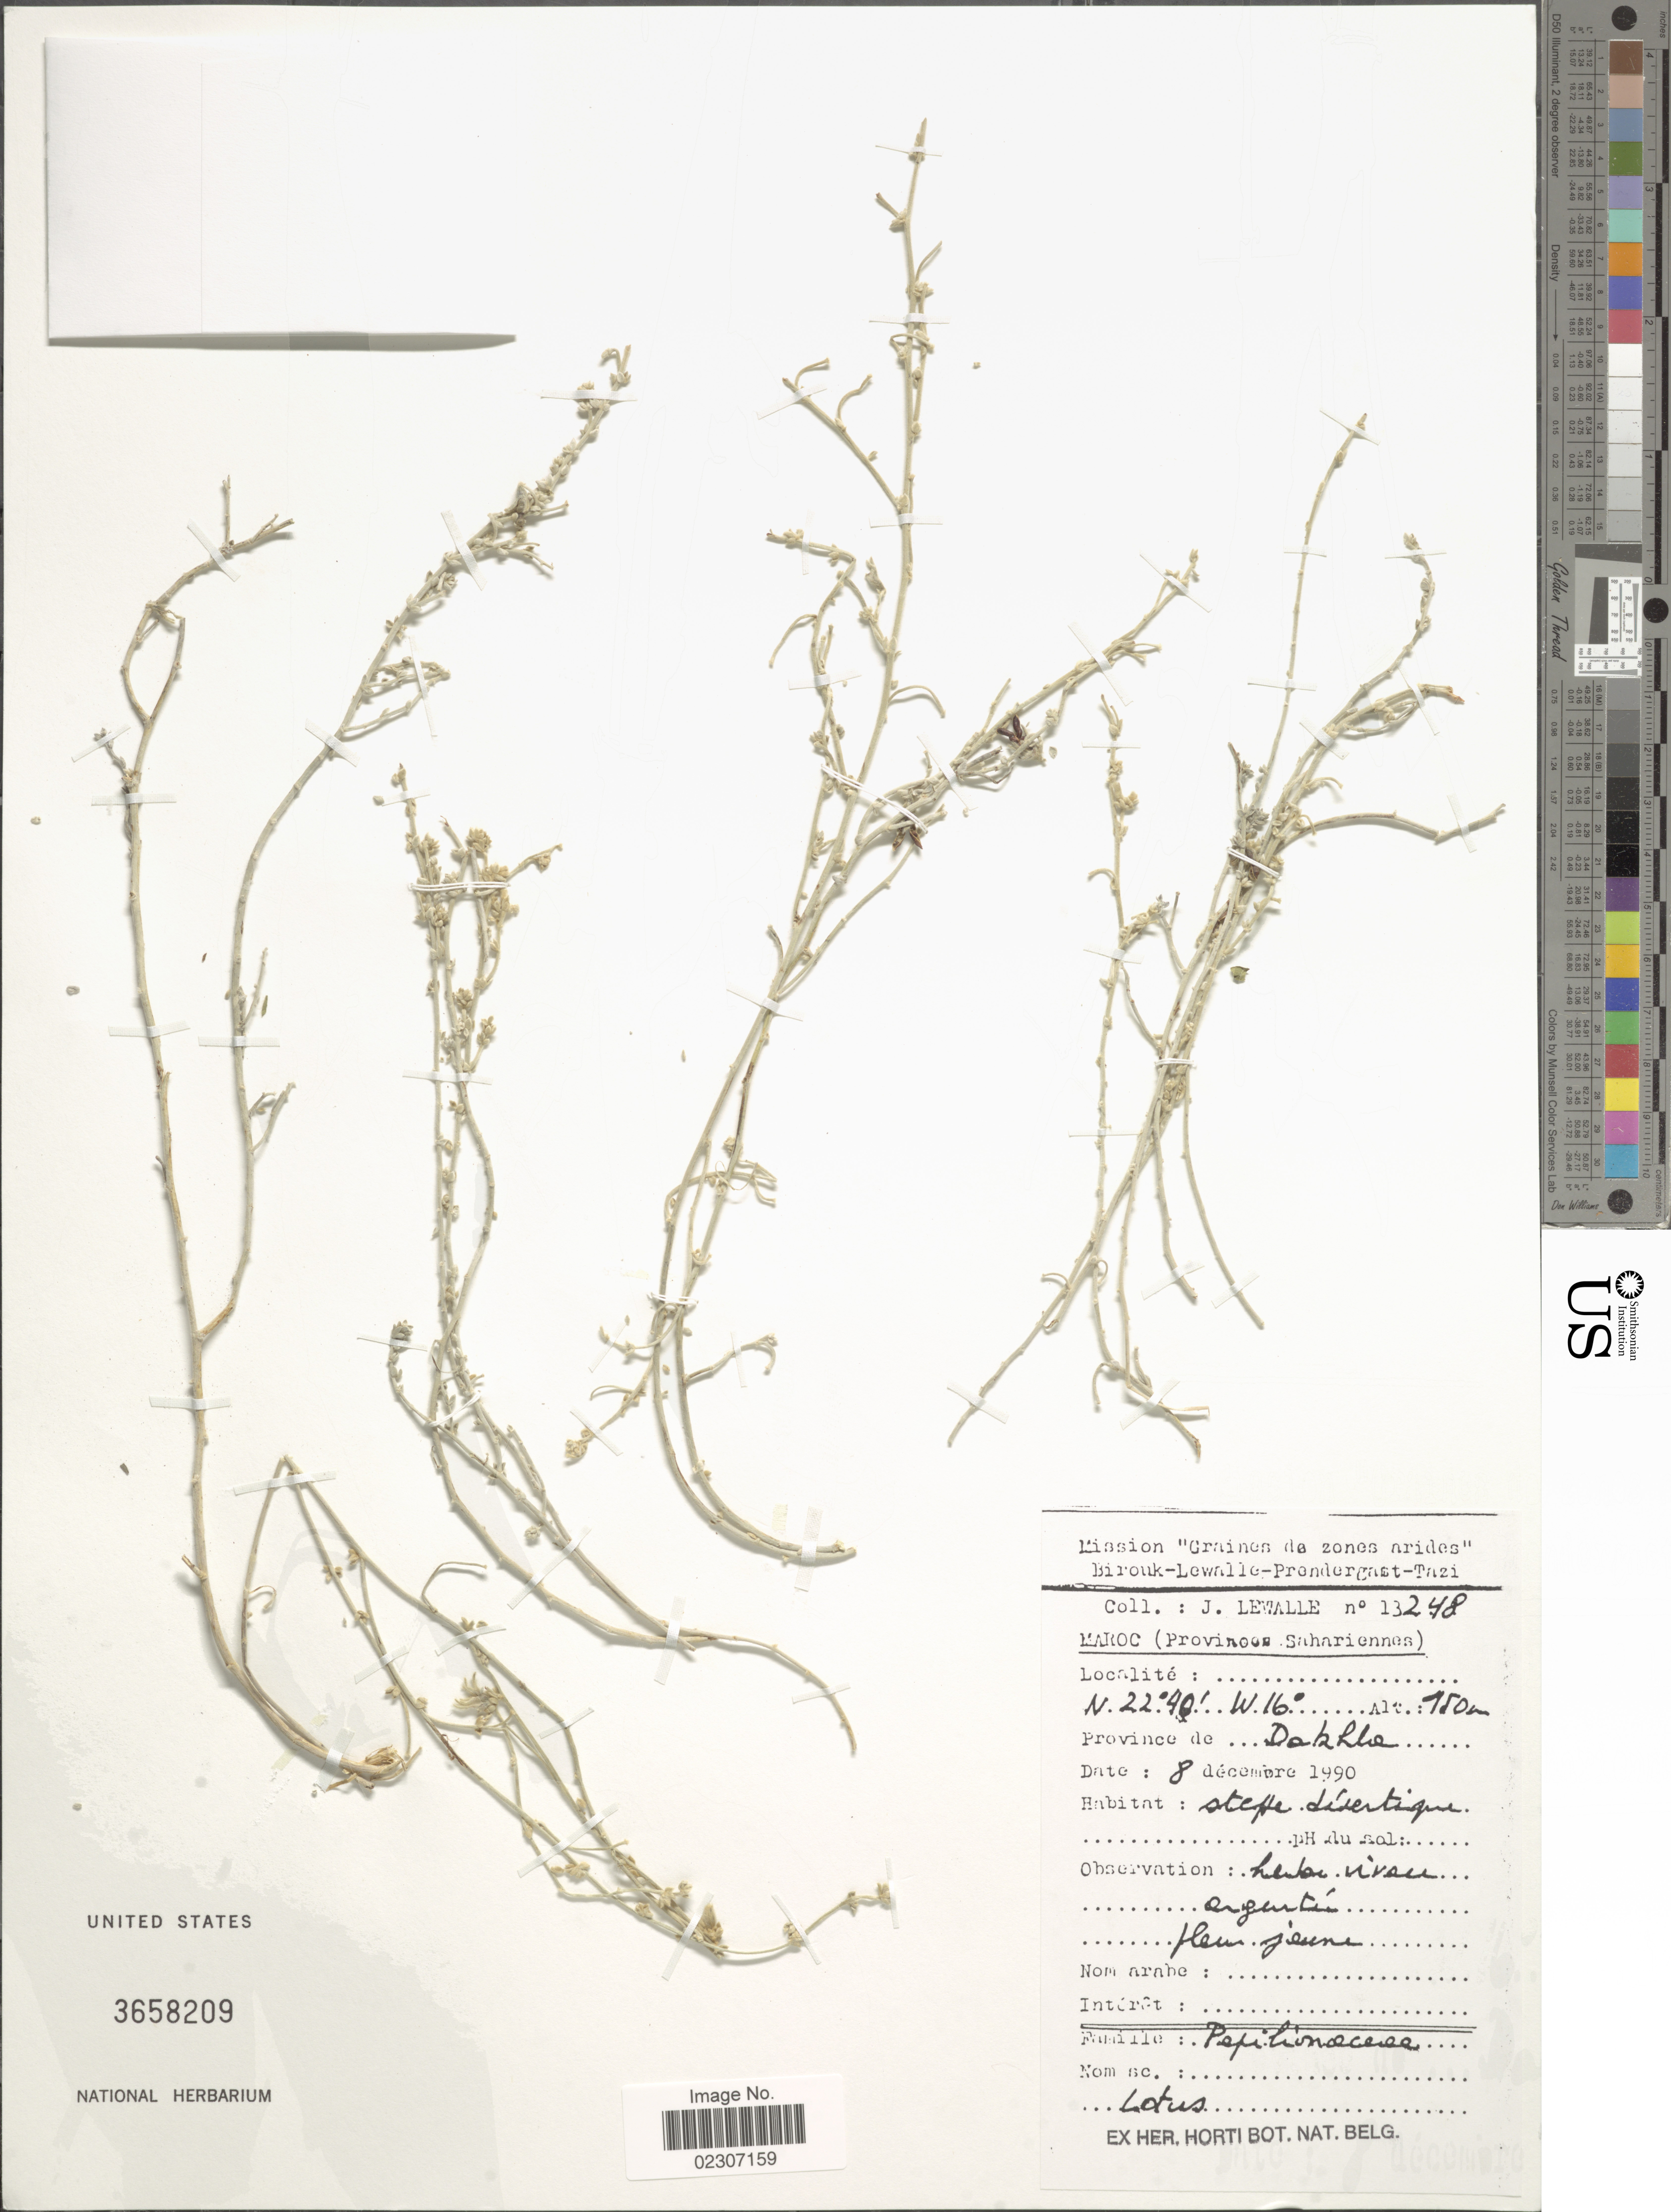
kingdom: Plantae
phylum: Tracheophyta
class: Magnoliopsida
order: Fabales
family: Fabaceae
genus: Lotus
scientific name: Lotus sp.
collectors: J. Lewalle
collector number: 13248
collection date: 1990-12-08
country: Western Sahara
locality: Province de Dakhle [interpreted].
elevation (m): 150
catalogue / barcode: US 3658209